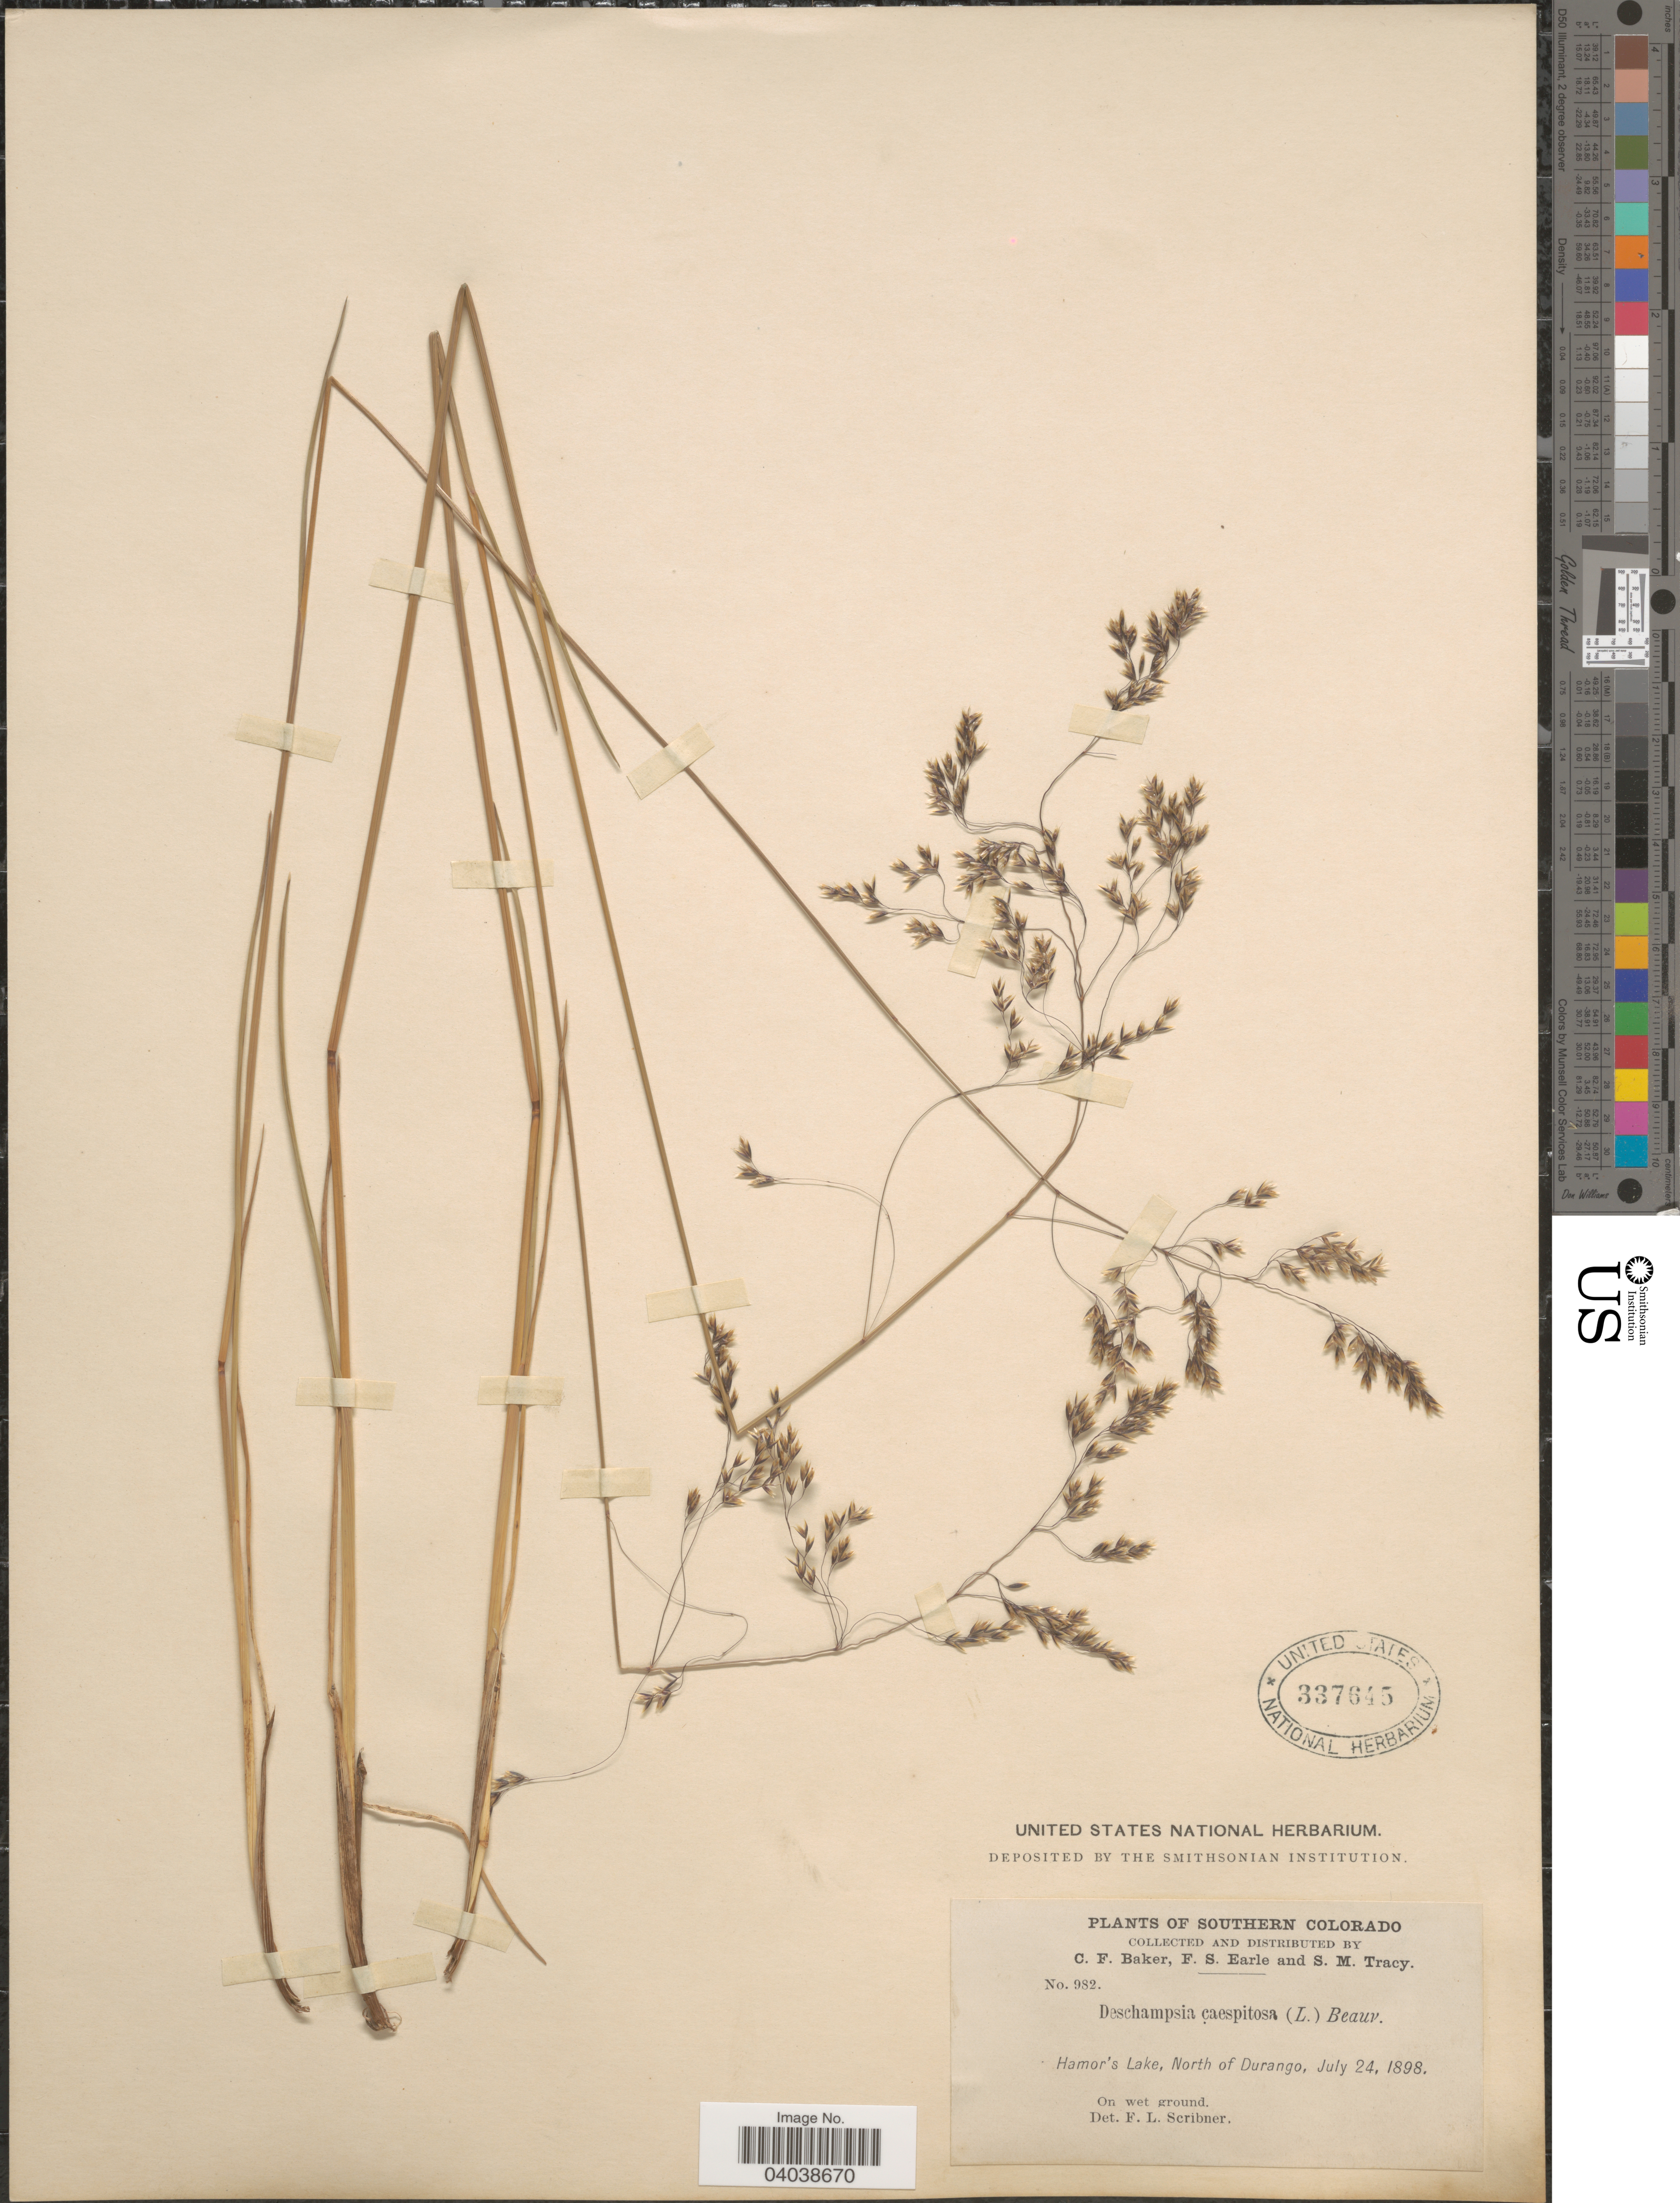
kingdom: Plantae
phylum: Tracheophyta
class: Liliopsida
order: Poales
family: Poaceae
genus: Deschampsia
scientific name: Deschampsia cespitosa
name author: (L.) P. Beauv.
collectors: C. F. Baker, F. S. Earle & S. M. Tracy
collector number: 982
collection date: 1898-07-24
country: United States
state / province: Colorado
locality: Southern Colorado. Hamor's Lake, North of Durango.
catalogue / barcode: US 337645